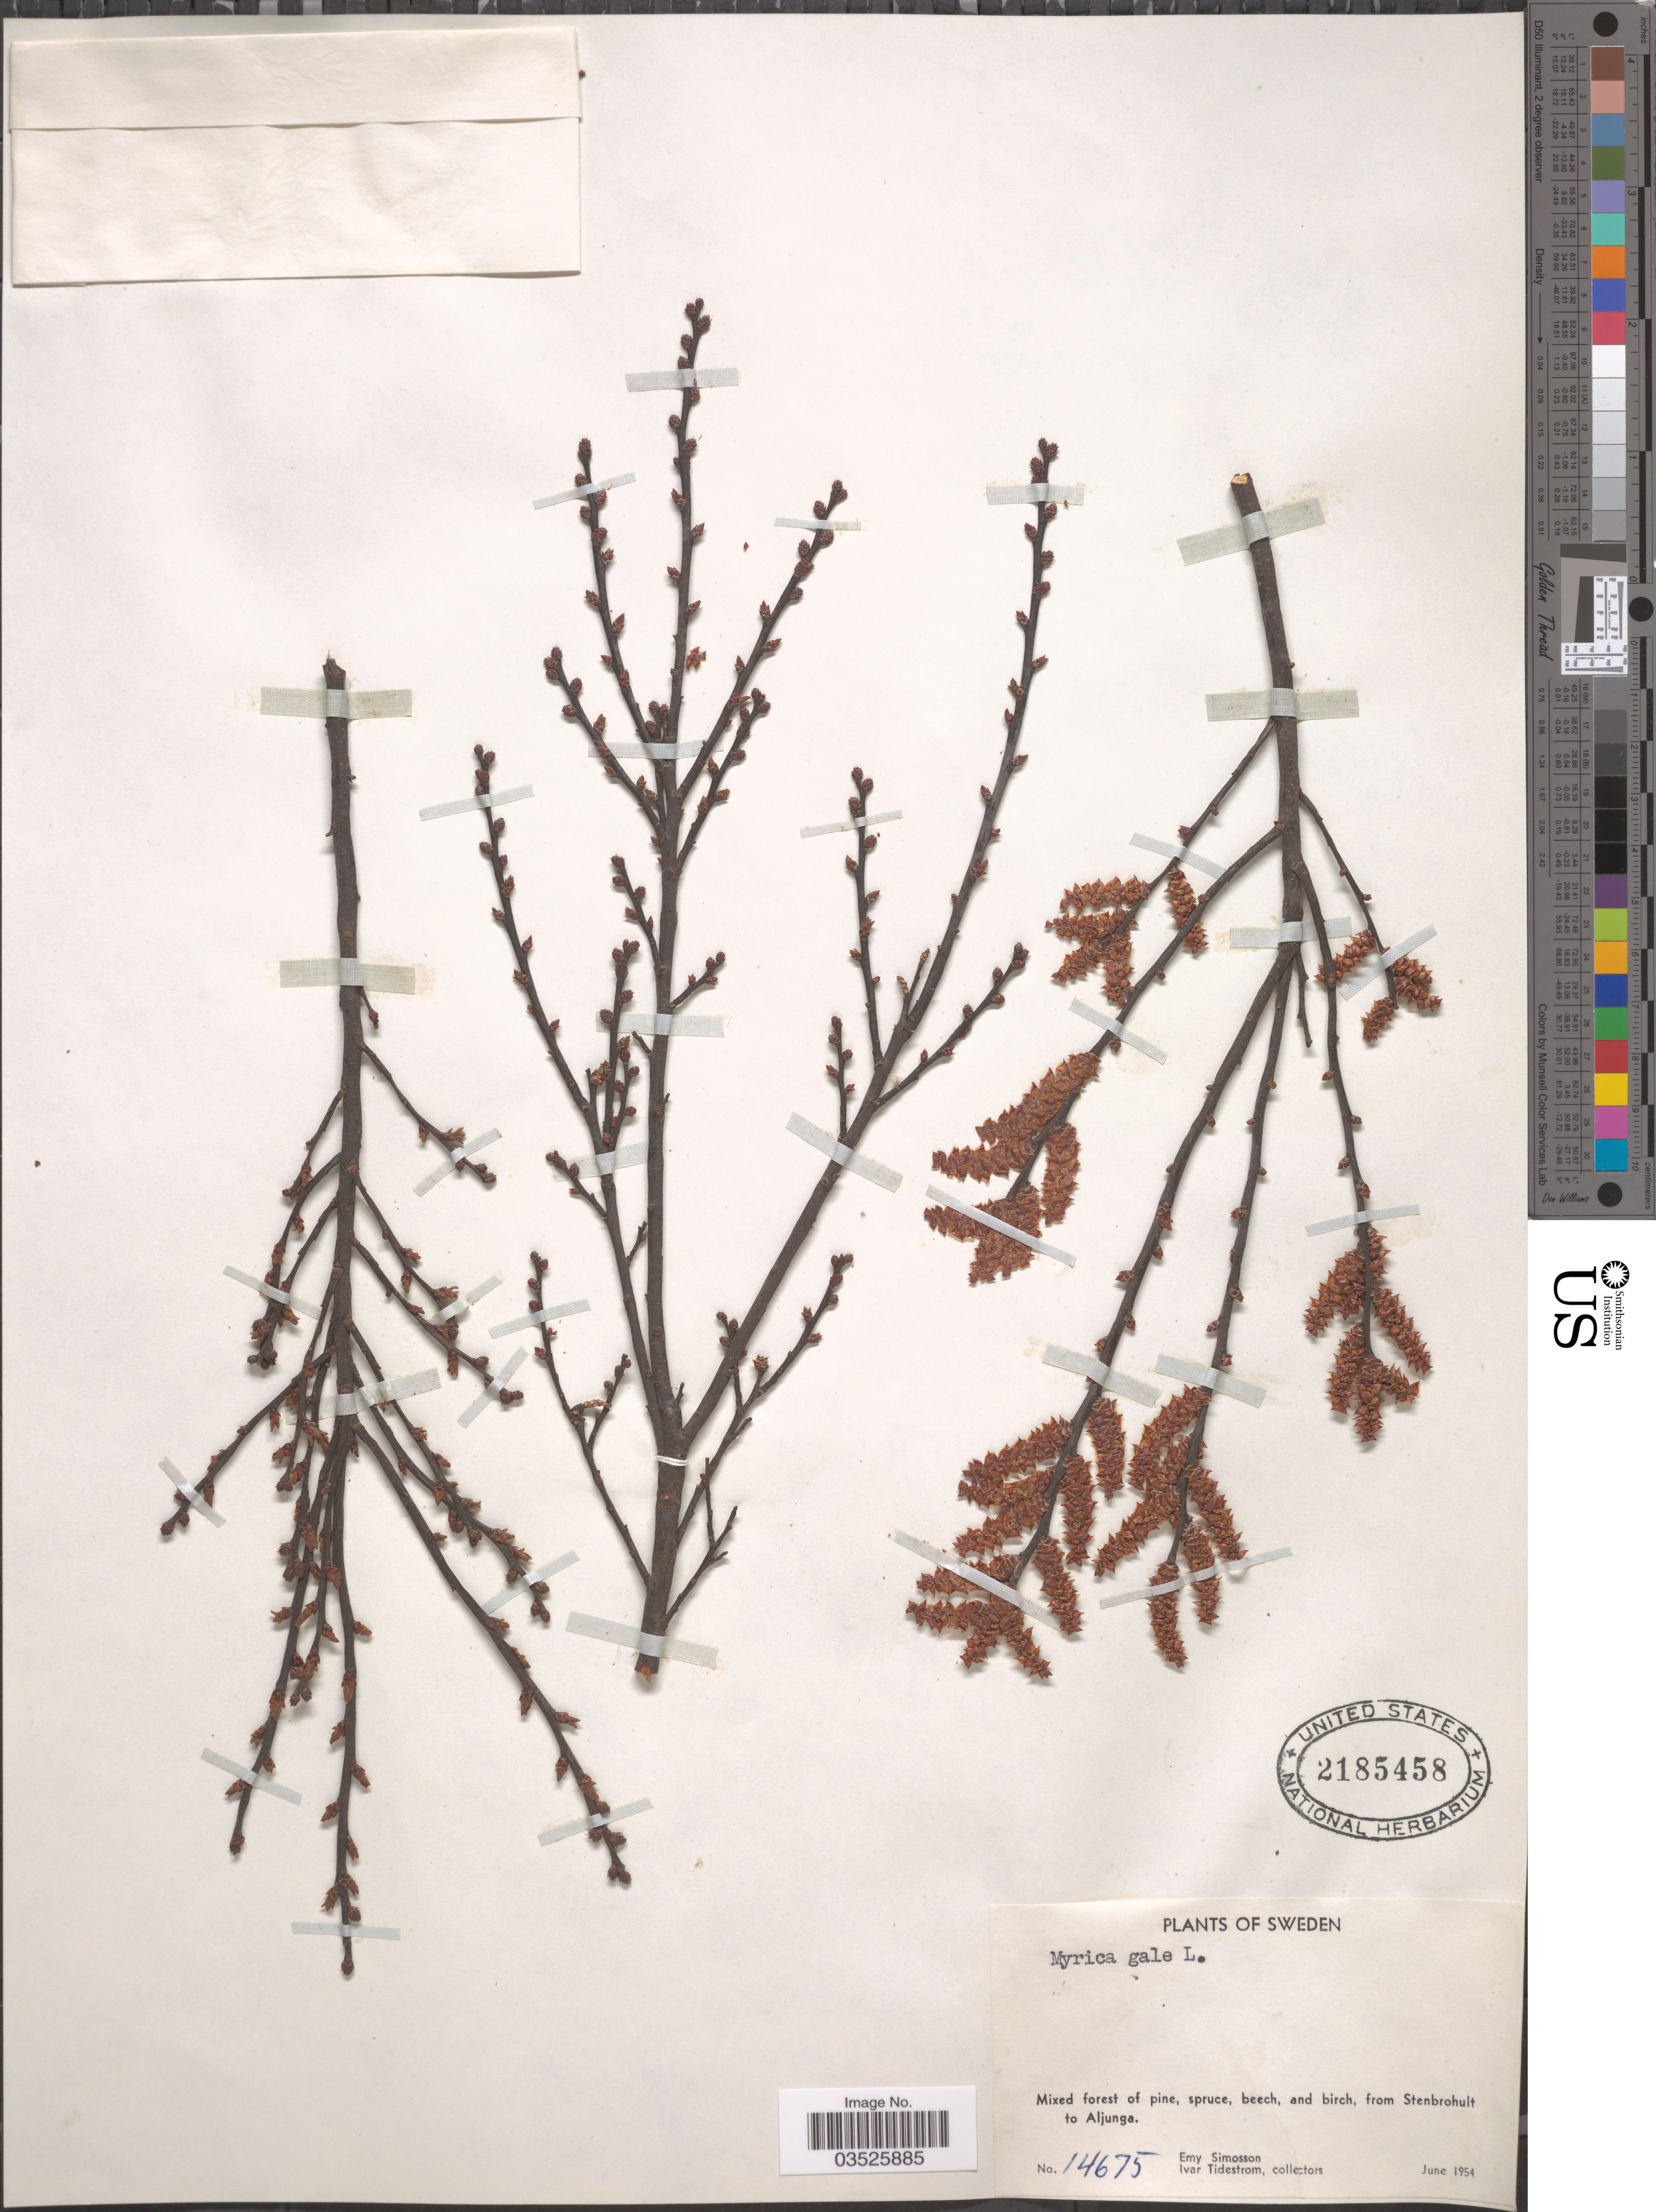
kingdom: Plantae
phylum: Tracheophyta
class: Magnoliopsida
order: Fagales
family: Myricaceae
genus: Myrica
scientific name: Myrica gale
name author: L.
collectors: E. Simosson & I. F. Tidestrom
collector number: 14675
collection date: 1954-06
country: Sweden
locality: From Stenbrohult to Aljunga.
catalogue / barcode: US 2185458